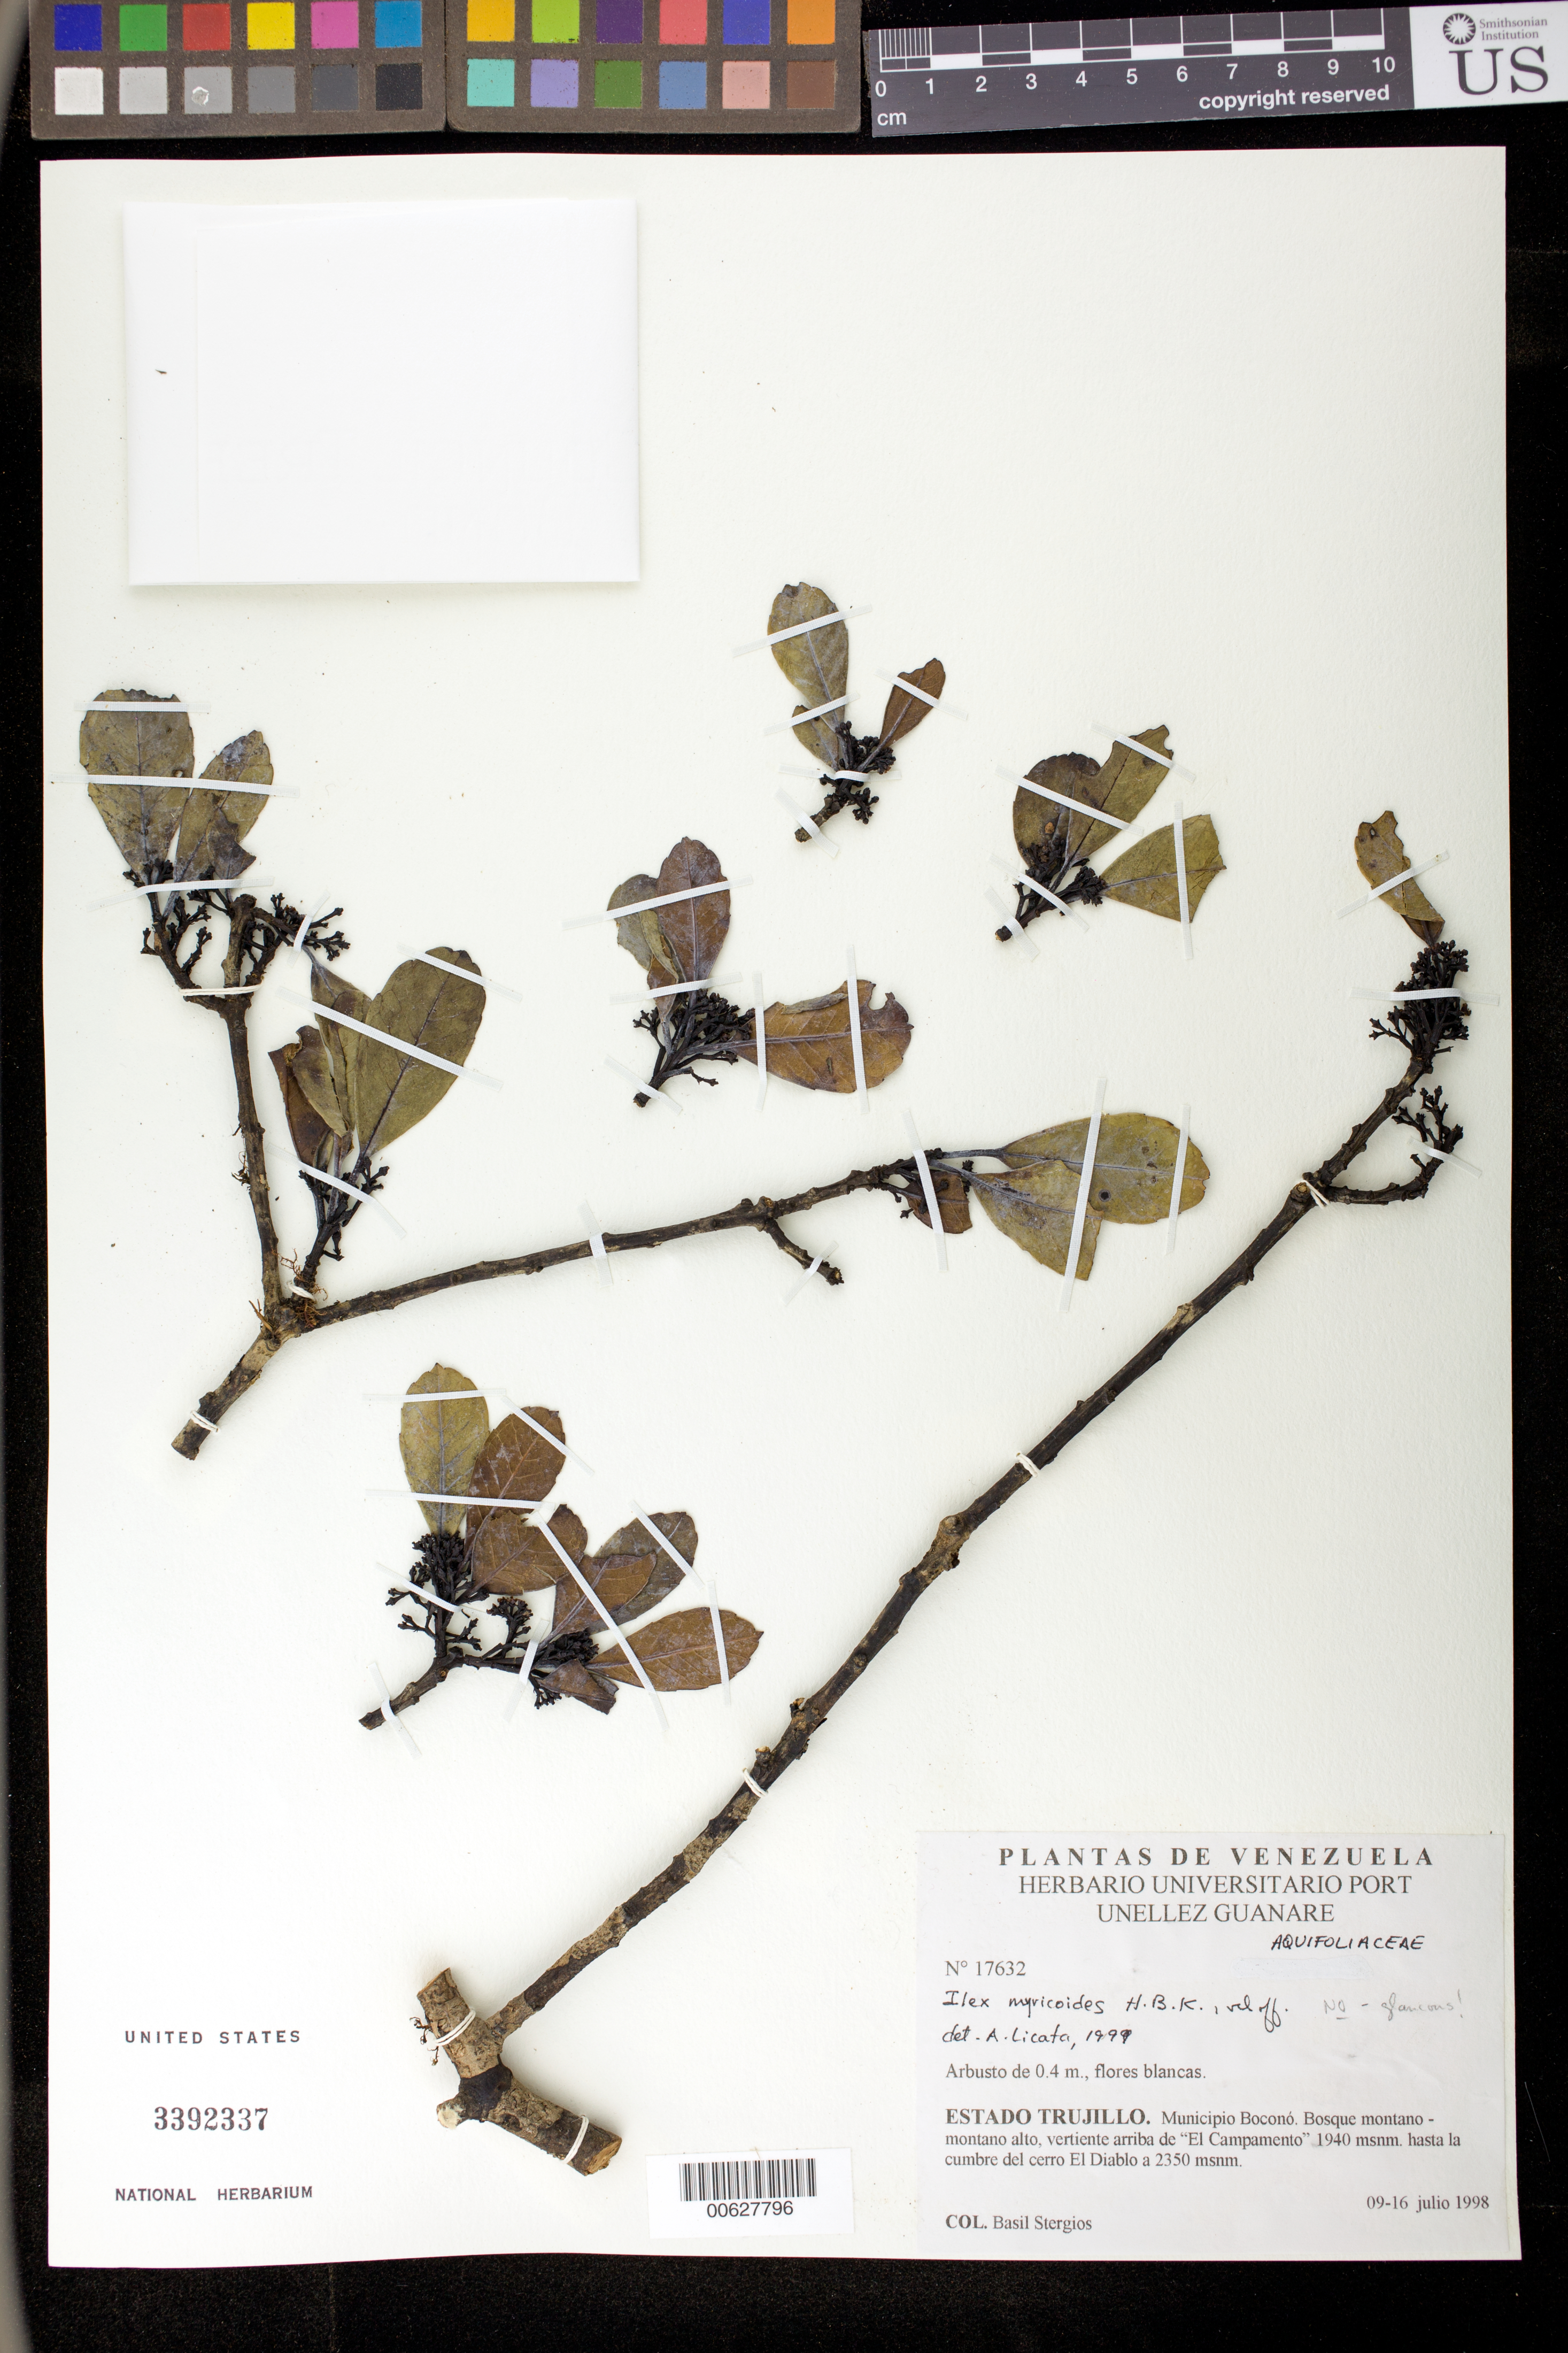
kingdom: Plantae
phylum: Tracheophyta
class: Magnoliopsida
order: Aquifoliales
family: Aquifoliaceae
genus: Ilex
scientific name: Ilex myricoides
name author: Kunth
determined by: Licata, A., (PORT), Univ. Nac. Exp. de los Llanos Ezequiel Zamora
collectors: B. G. Stergios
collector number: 17632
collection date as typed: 09 Jul 1998 to 16 Jul 1999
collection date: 1998-07-09/1999-07-16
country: Venezuela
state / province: Trujillo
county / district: Boconó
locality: El Campamento, hasta la cumbre del cerro el Diablo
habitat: Bosque montano -montano alto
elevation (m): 1940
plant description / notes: PORT, US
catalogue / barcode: US 3392337